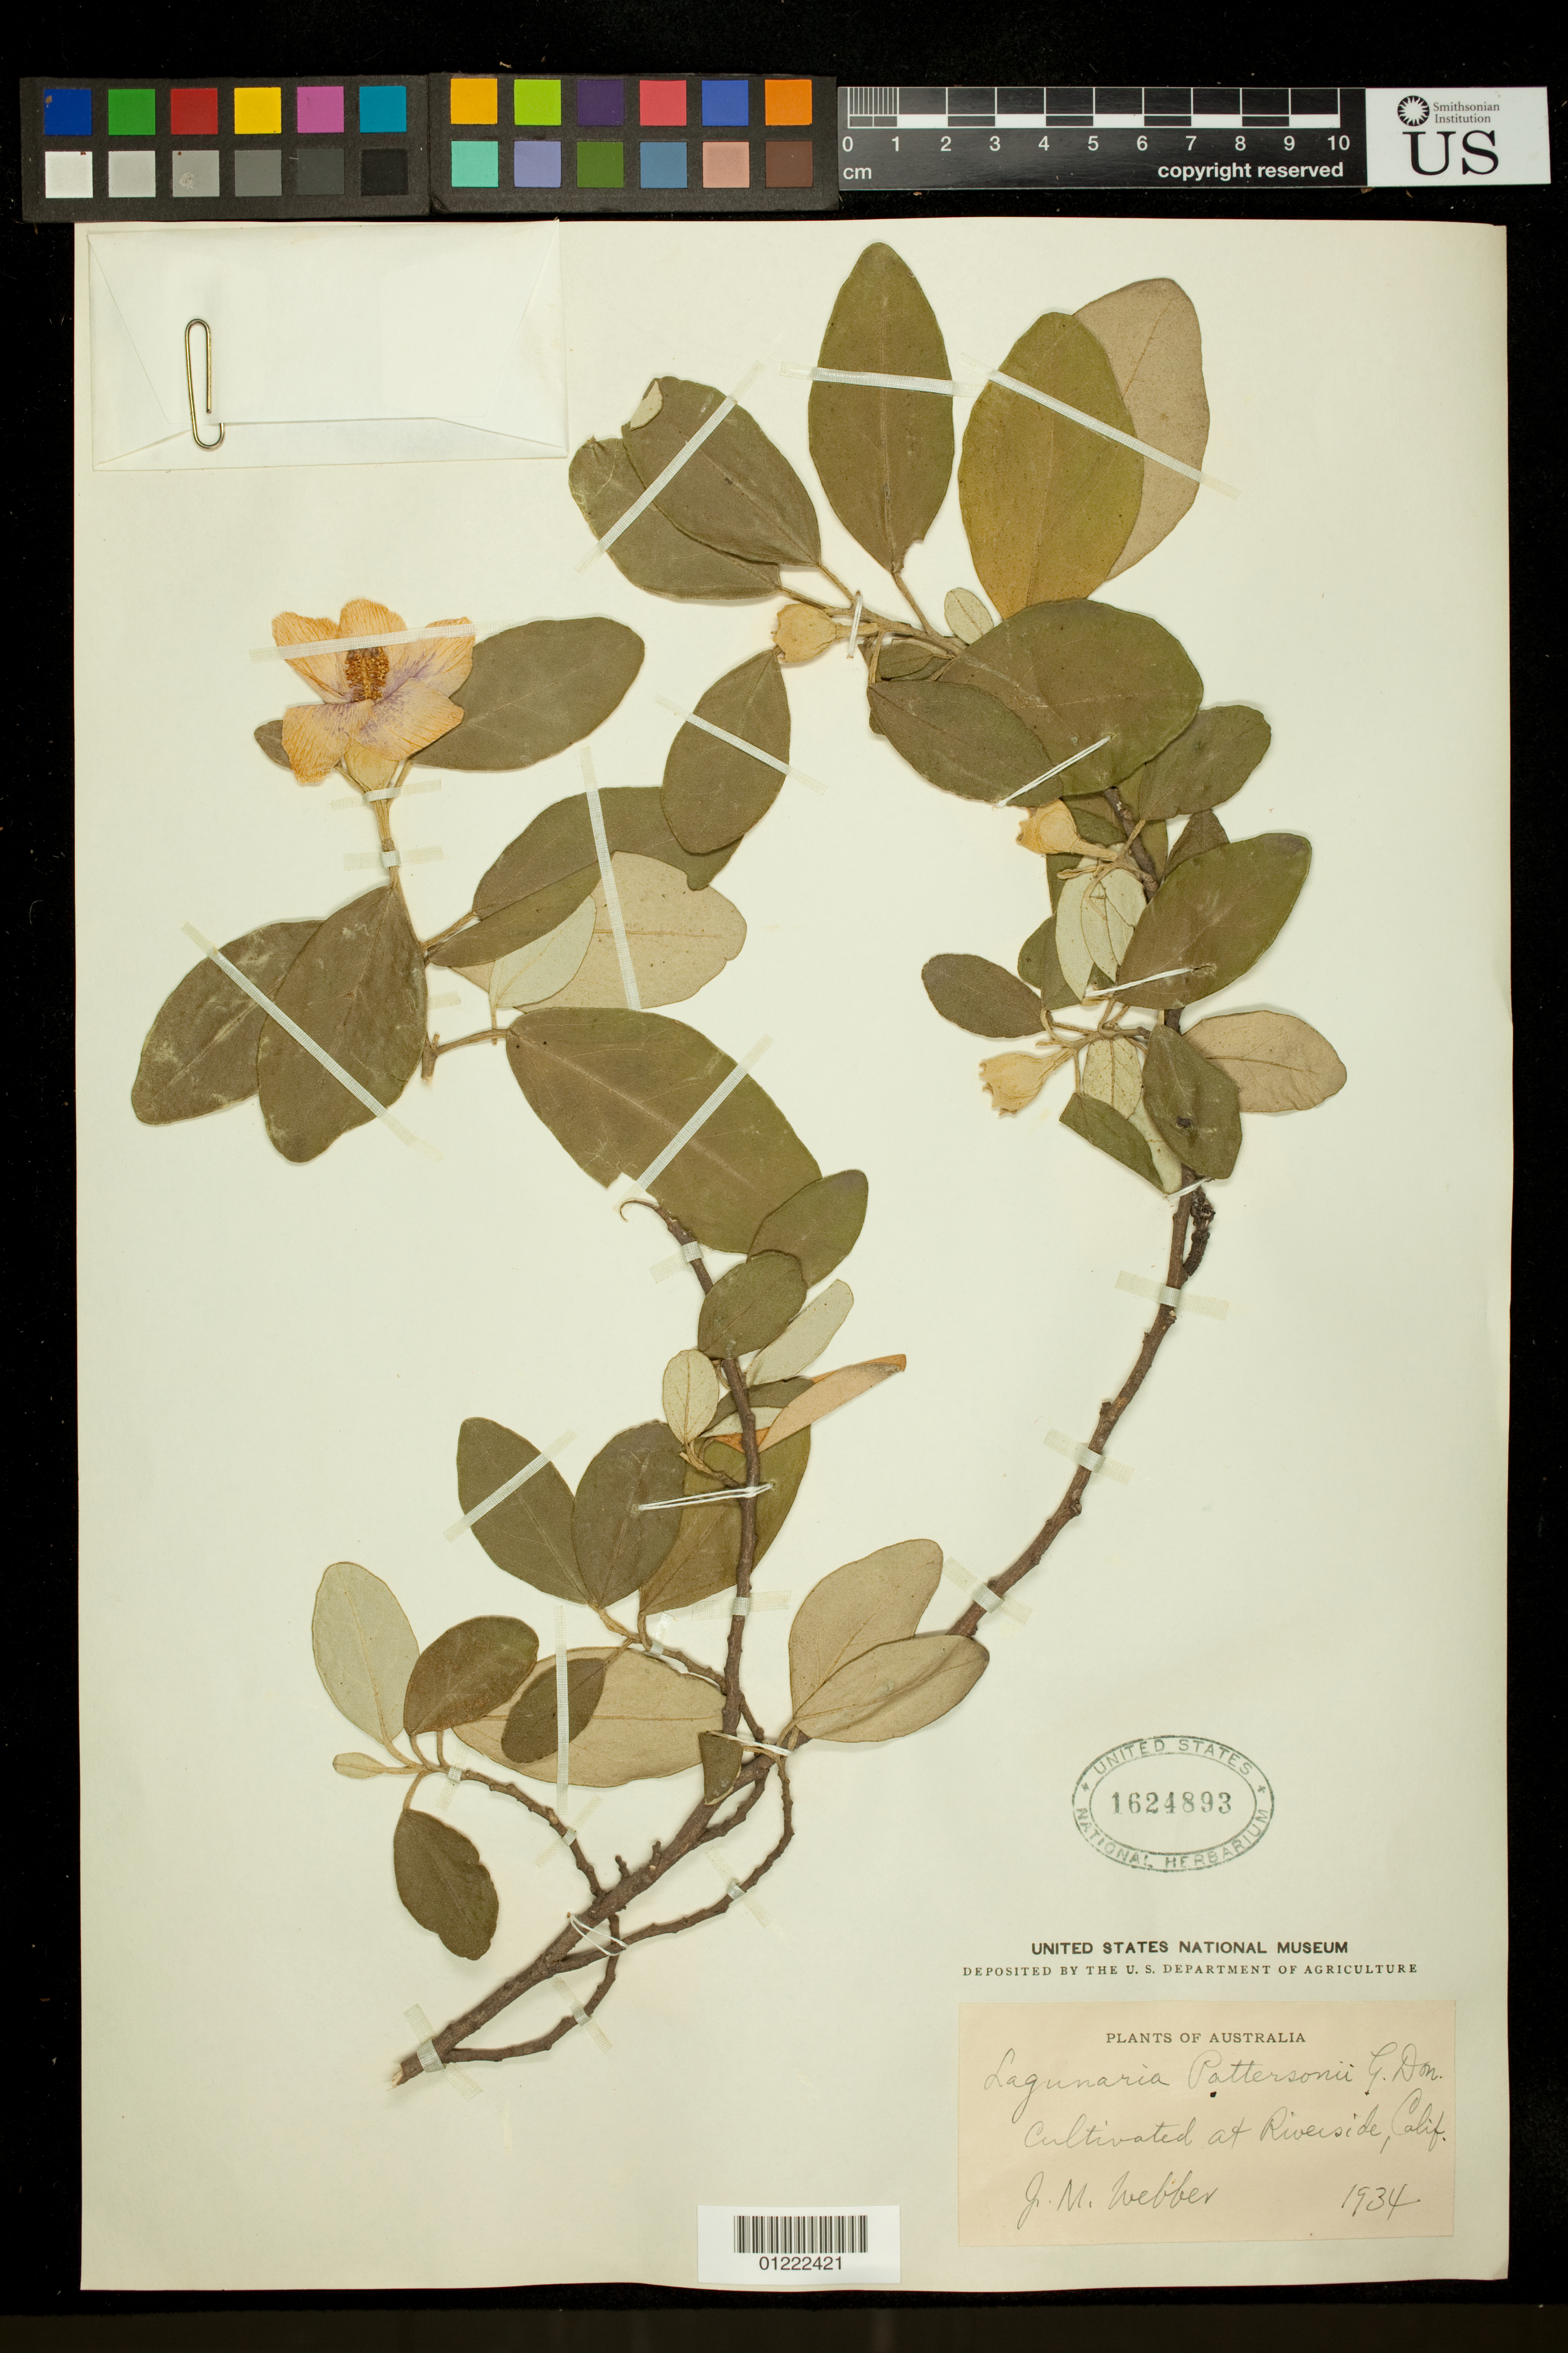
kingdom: Plantae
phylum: Tracheophyta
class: Magnoliopsida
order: Malvales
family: Malvaceae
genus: Lagunaria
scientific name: Lagunaria patersonia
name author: (Andrews) G. Don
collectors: J. M. Webber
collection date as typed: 1934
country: United States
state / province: California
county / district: Riverside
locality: Cultivated at Riverside, Calif.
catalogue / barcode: US 1624893